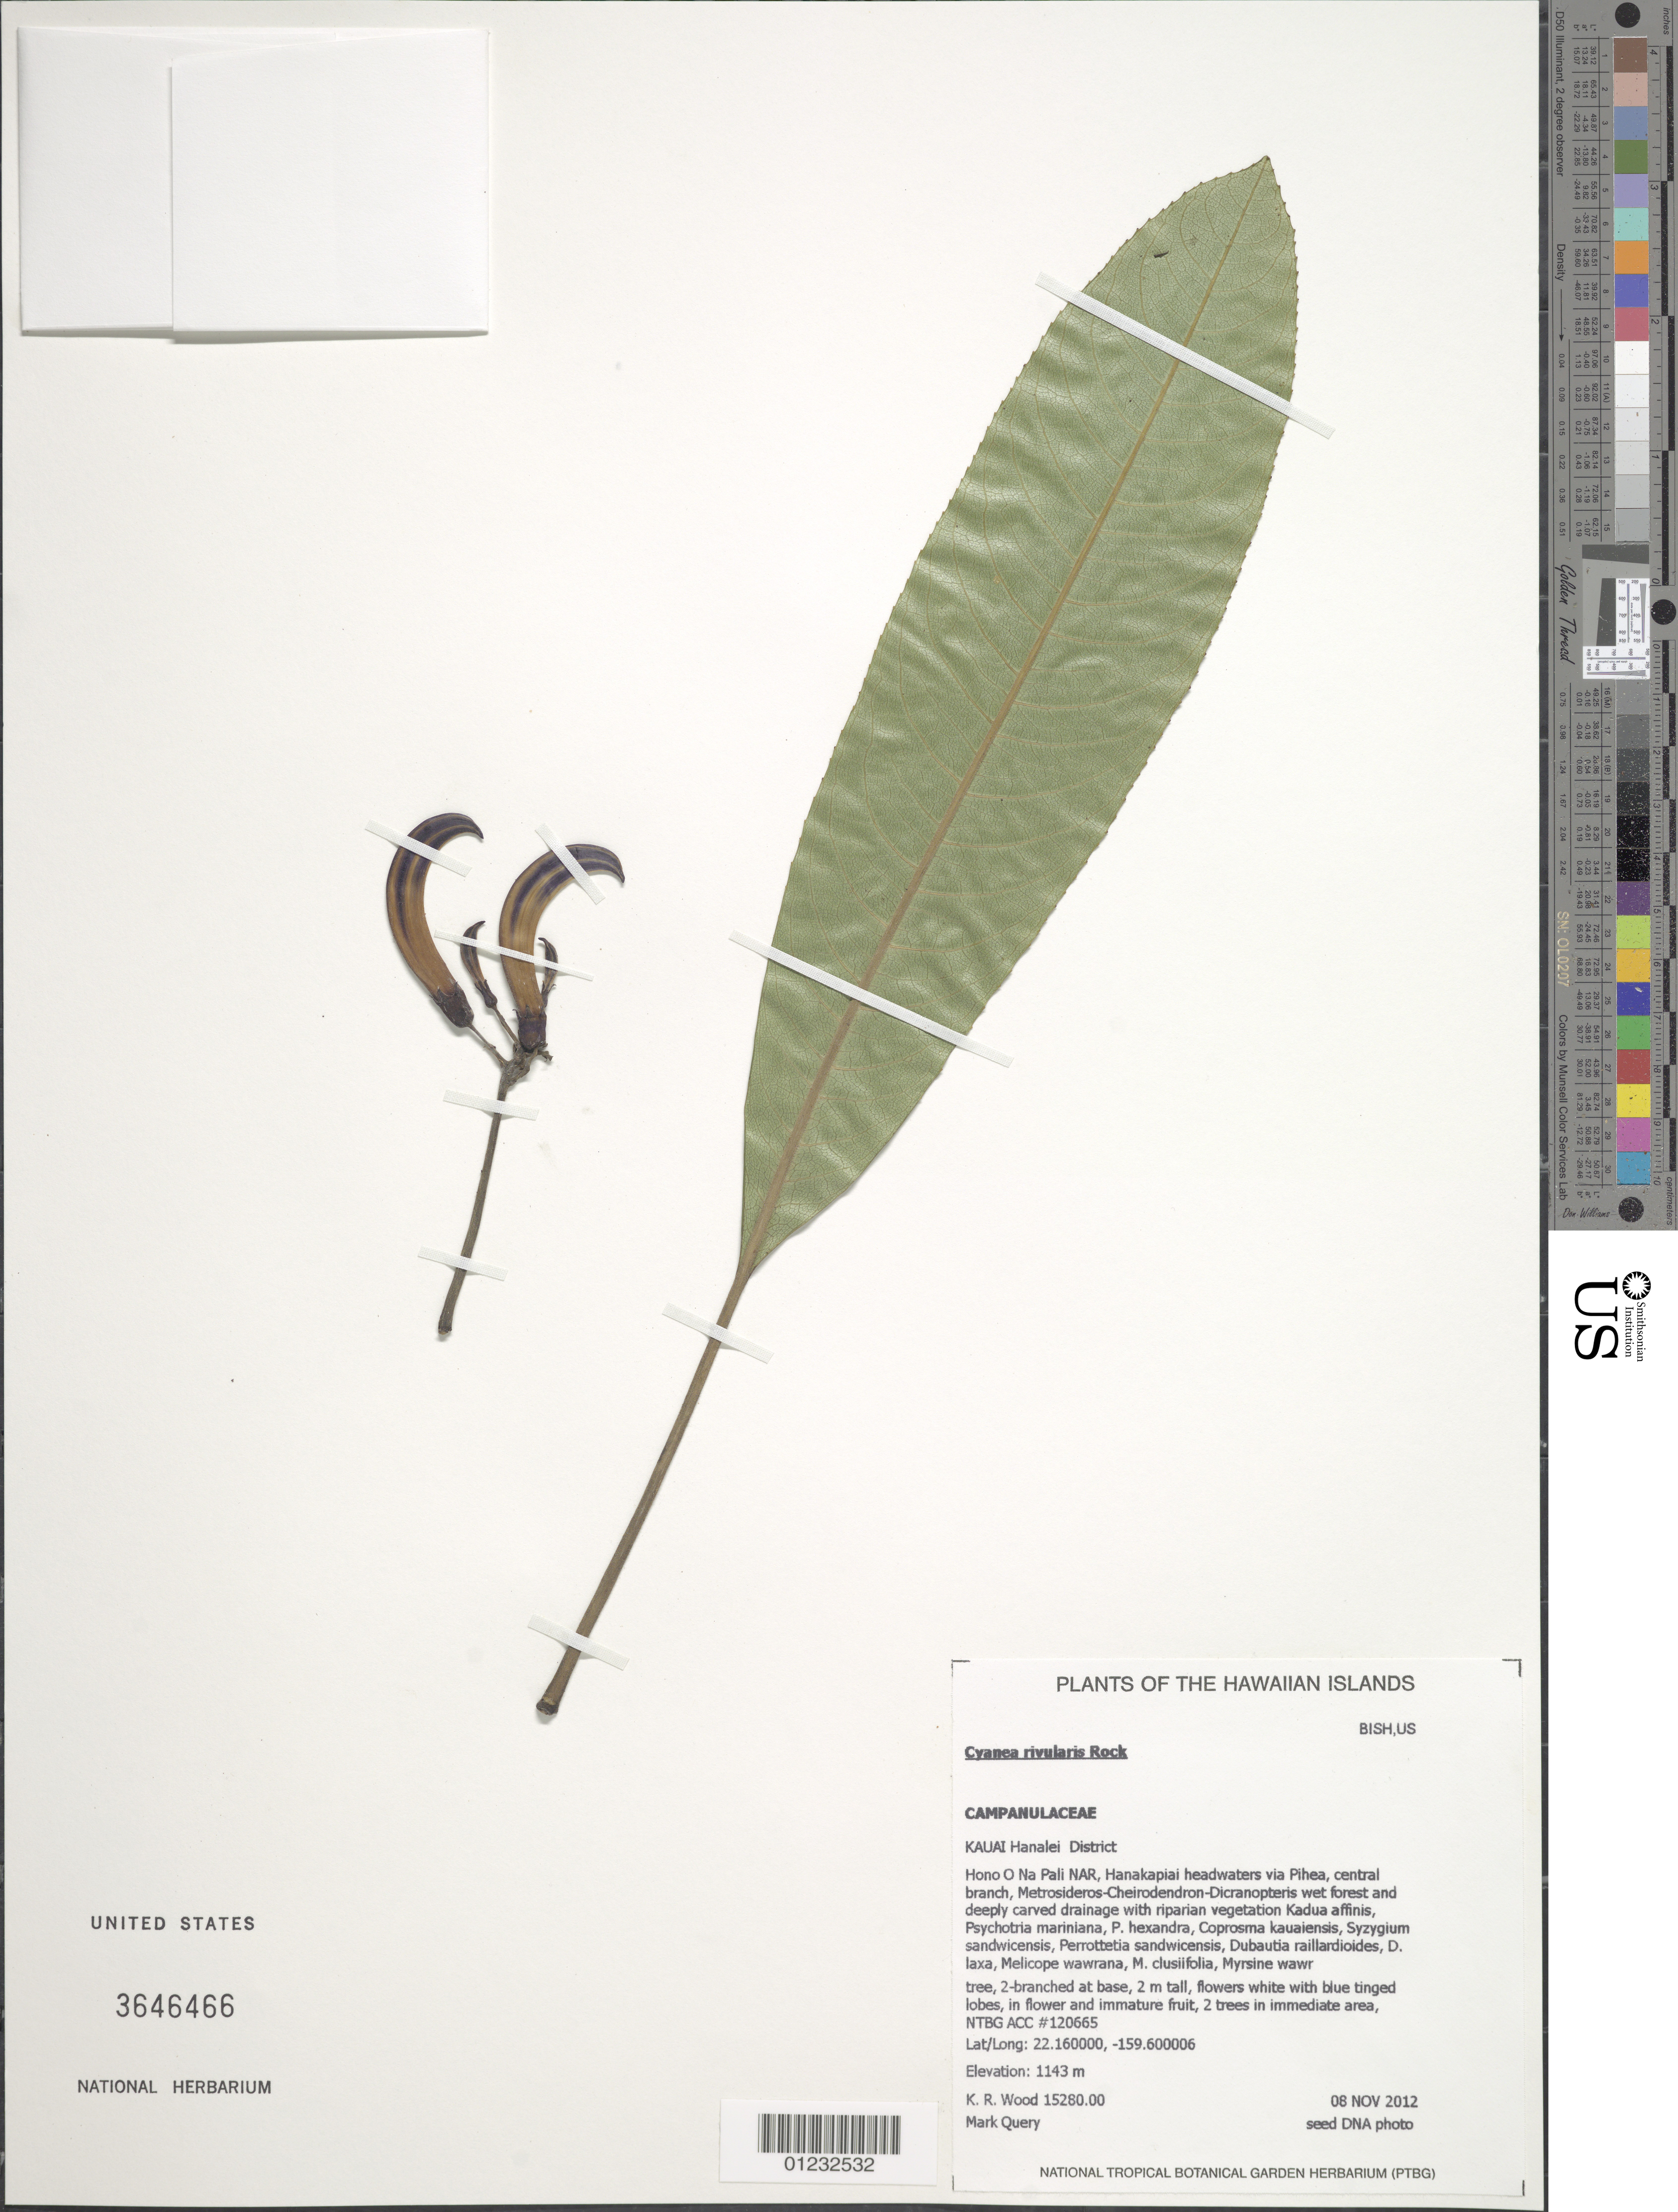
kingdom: Plantae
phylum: Tracheophyta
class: Magnoliopsida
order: Asterales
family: Campanulaceae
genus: Cyanea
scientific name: Cyanea rivularis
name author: Rock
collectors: K. R. Wood & M. Query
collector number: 15280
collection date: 2012-11-08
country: United States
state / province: Hawaii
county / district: Kauai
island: Kaua'i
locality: Hono O Na Pali NAR, Hanakapiai headwater via Pihea, central branch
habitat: Wet forest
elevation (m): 1143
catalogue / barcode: US 3646466